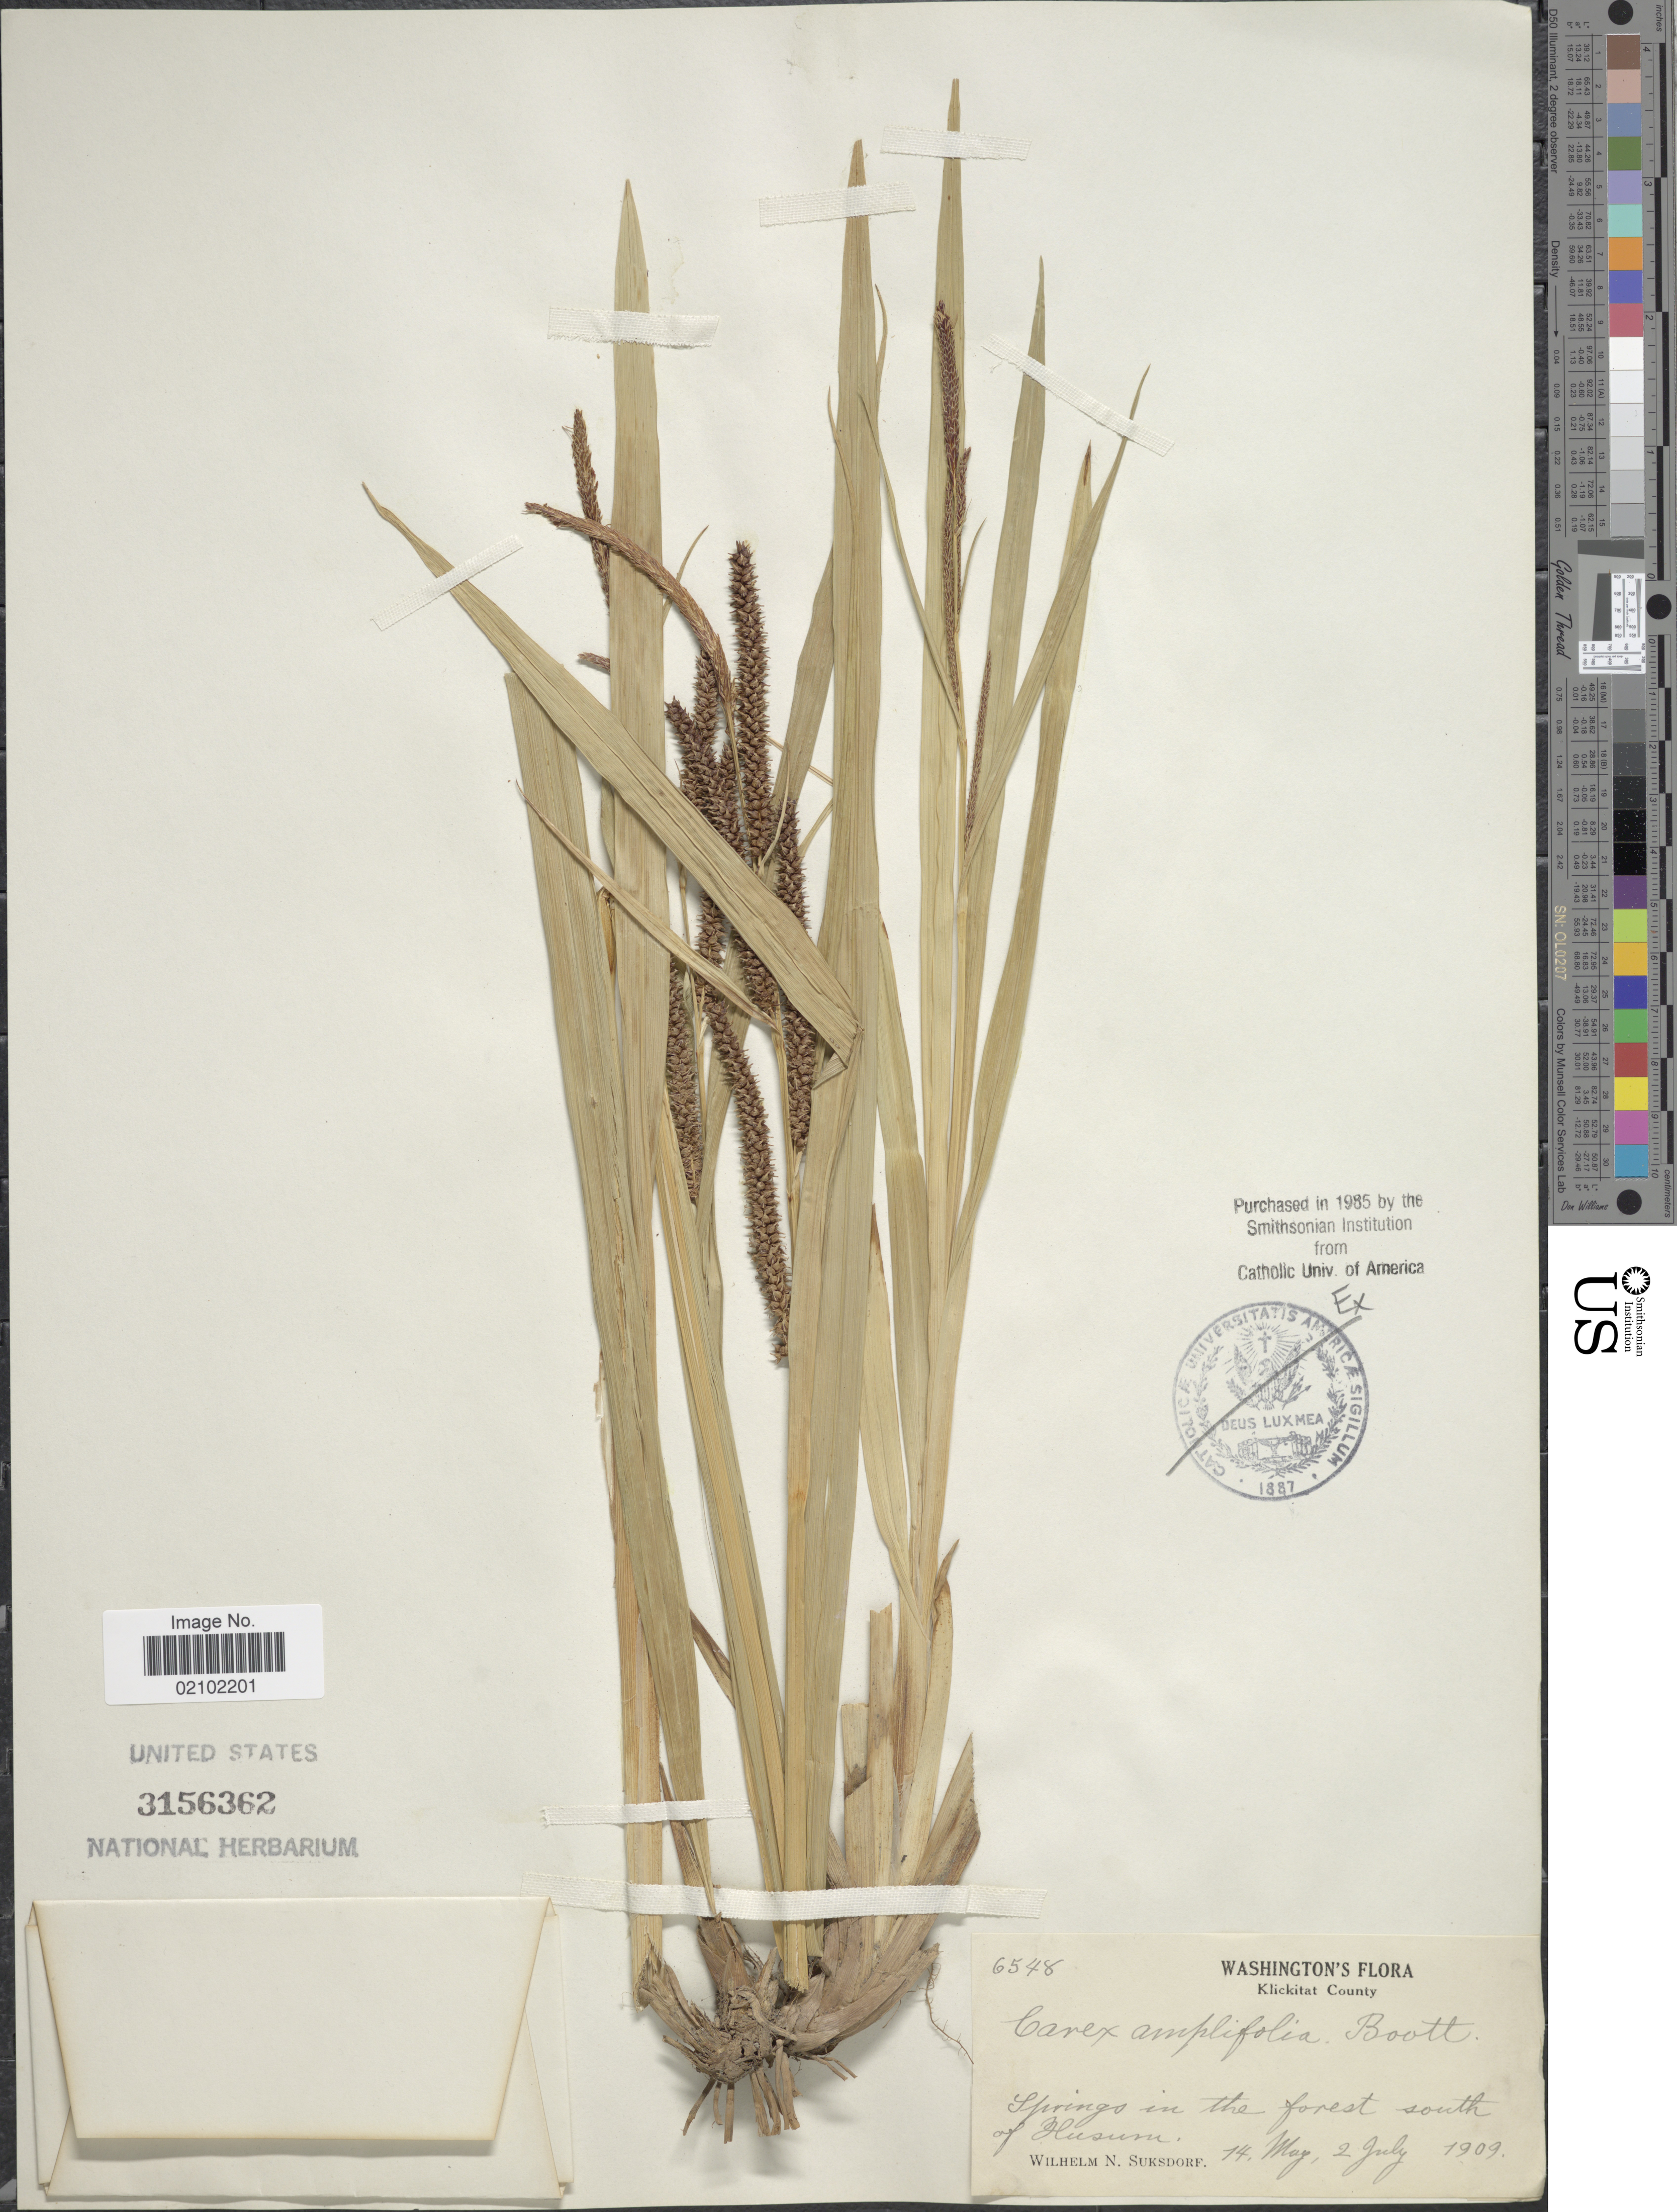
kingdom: Plantae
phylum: Tracheophyta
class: Liliopsida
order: Poales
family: Cyperaceae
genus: Carex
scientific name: Carex amplifolia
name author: Boott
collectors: W. N. Suksdorf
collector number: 6548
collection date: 1909-05-14/1909-07-02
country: United States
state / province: Washington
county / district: Klickitat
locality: Klickitat County. south of Husum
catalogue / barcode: US 3156362